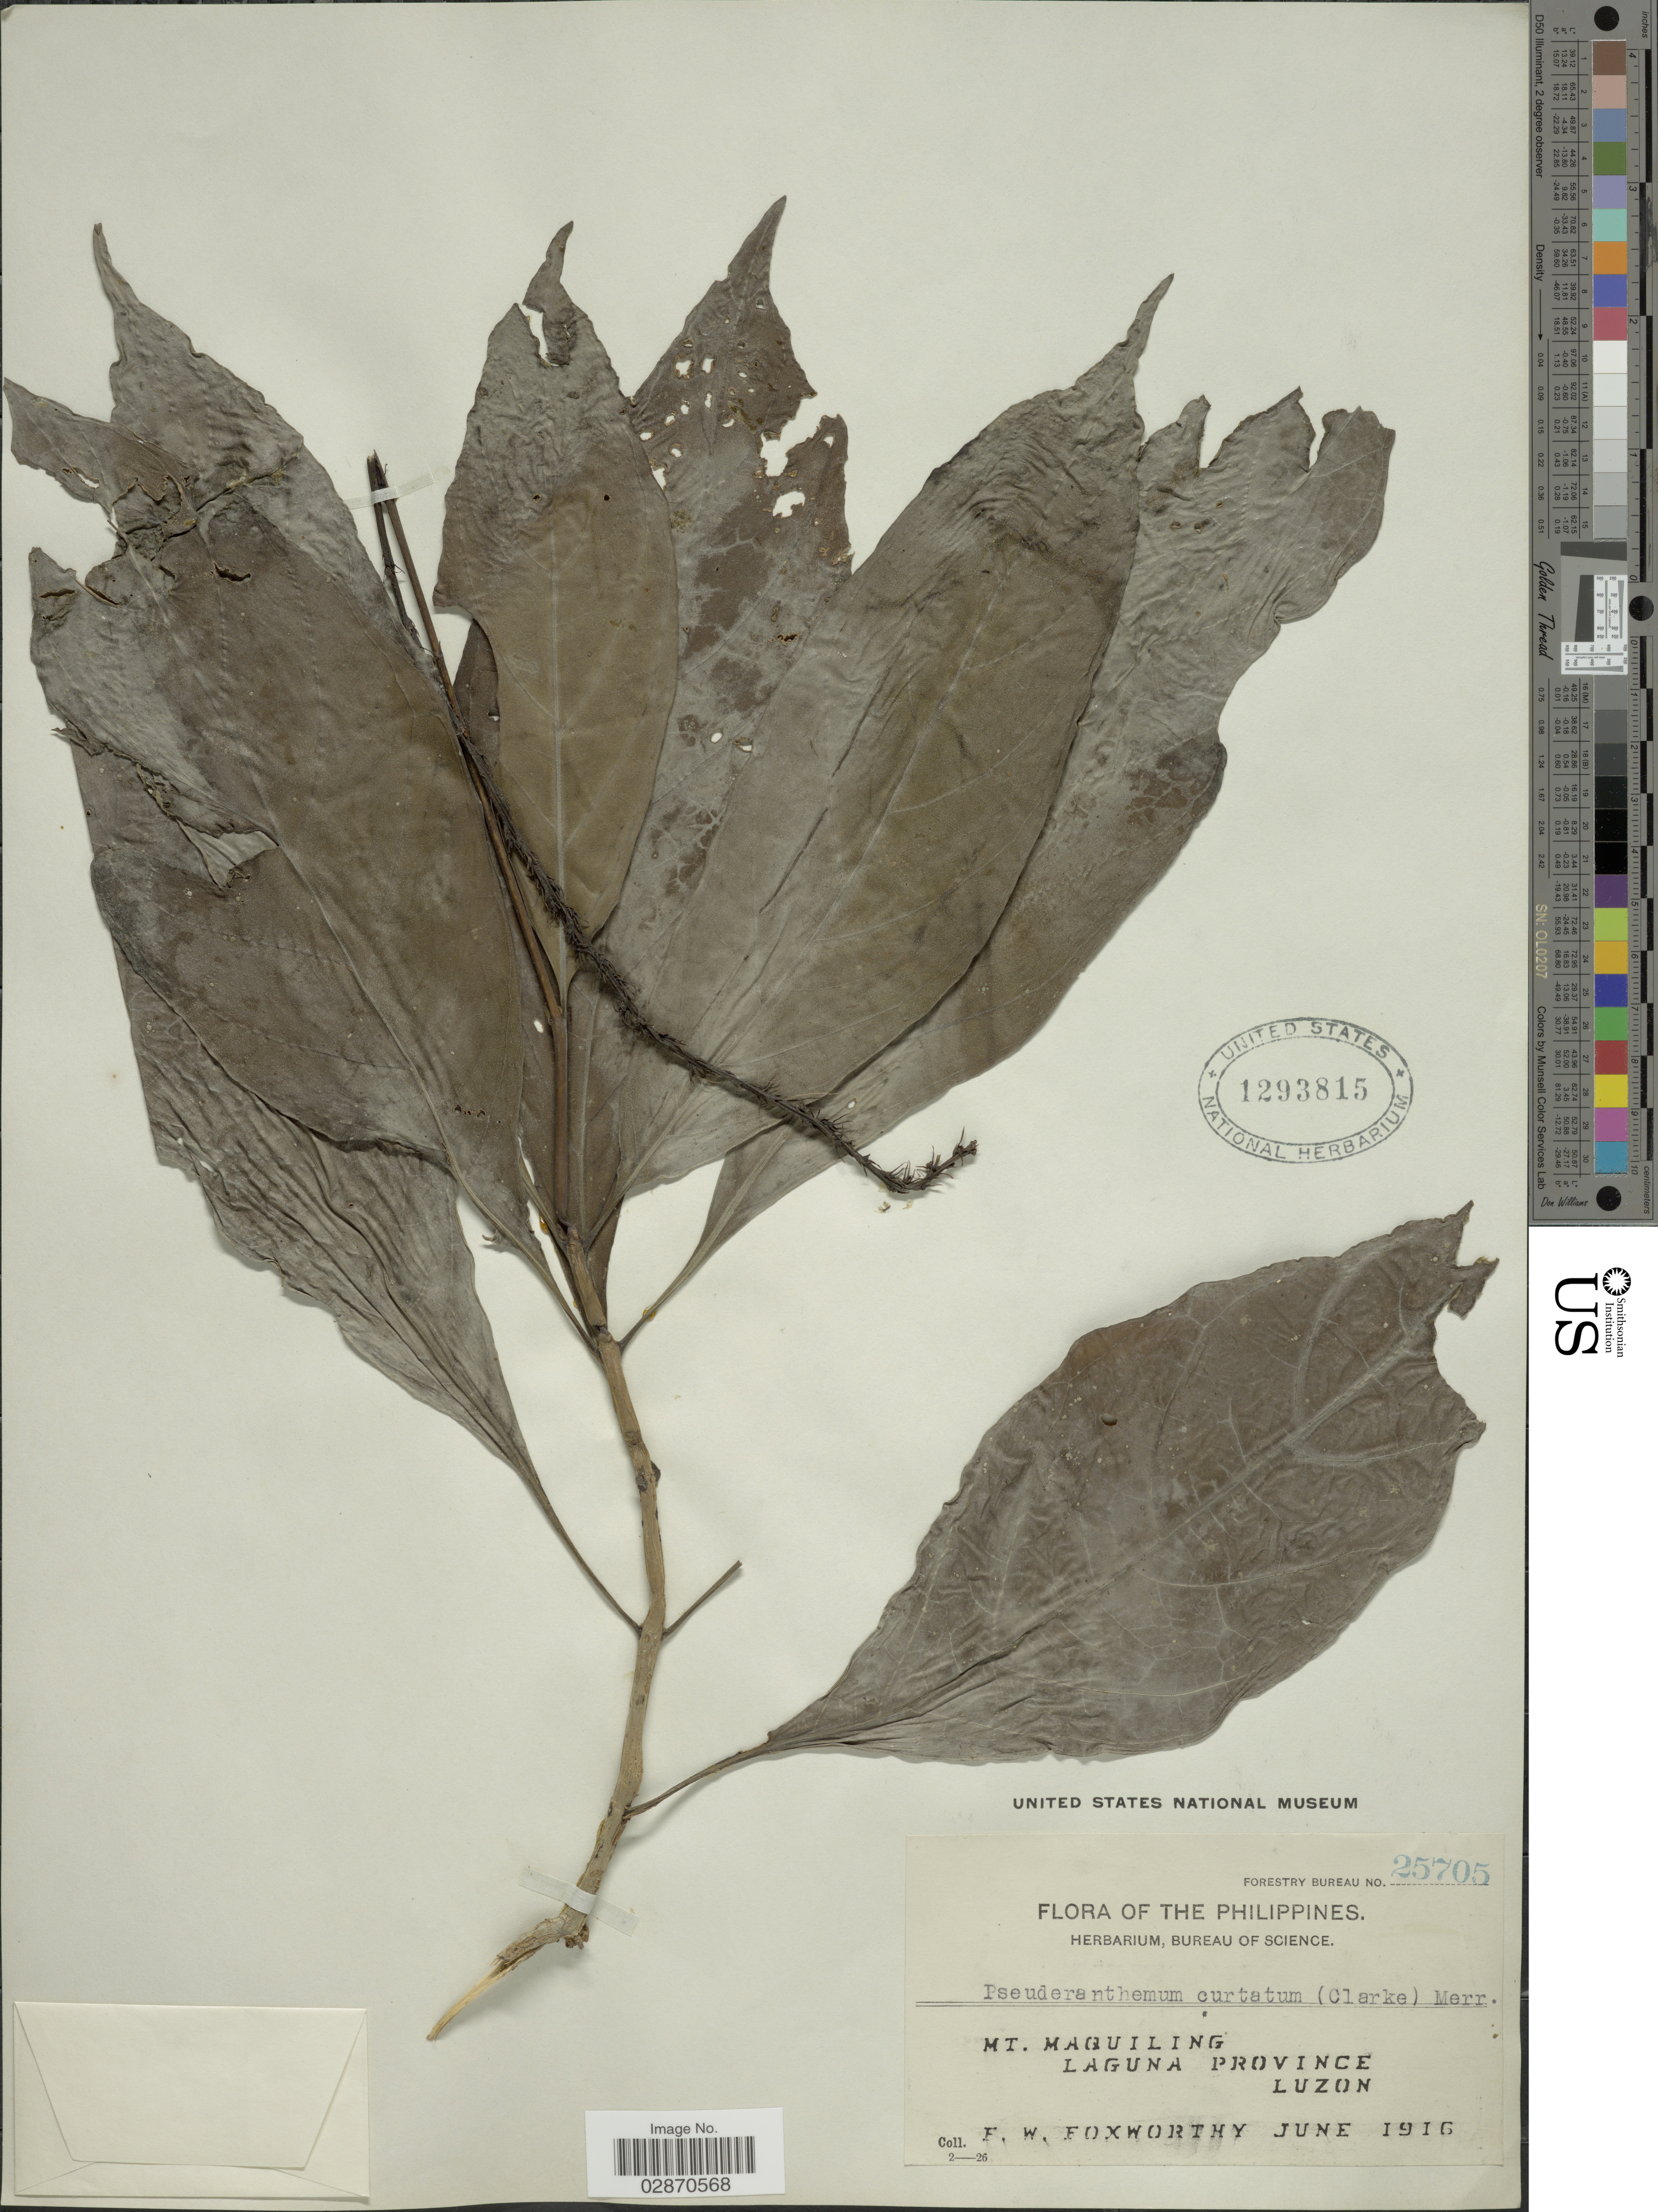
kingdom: Plantae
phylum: Tracheophyta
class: Magnoliopsida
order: Lamiales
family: Acanthaceae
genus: Pseuderanthemum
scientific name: Pseuderanthemum curtatum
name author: Merr.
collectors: F. W. Foxworthy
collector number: Forestry Bureau 25705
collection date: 1916-06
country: Philippines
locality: Mt. Maquiling. Laguna Province Luzon.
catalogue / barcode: US 1293815